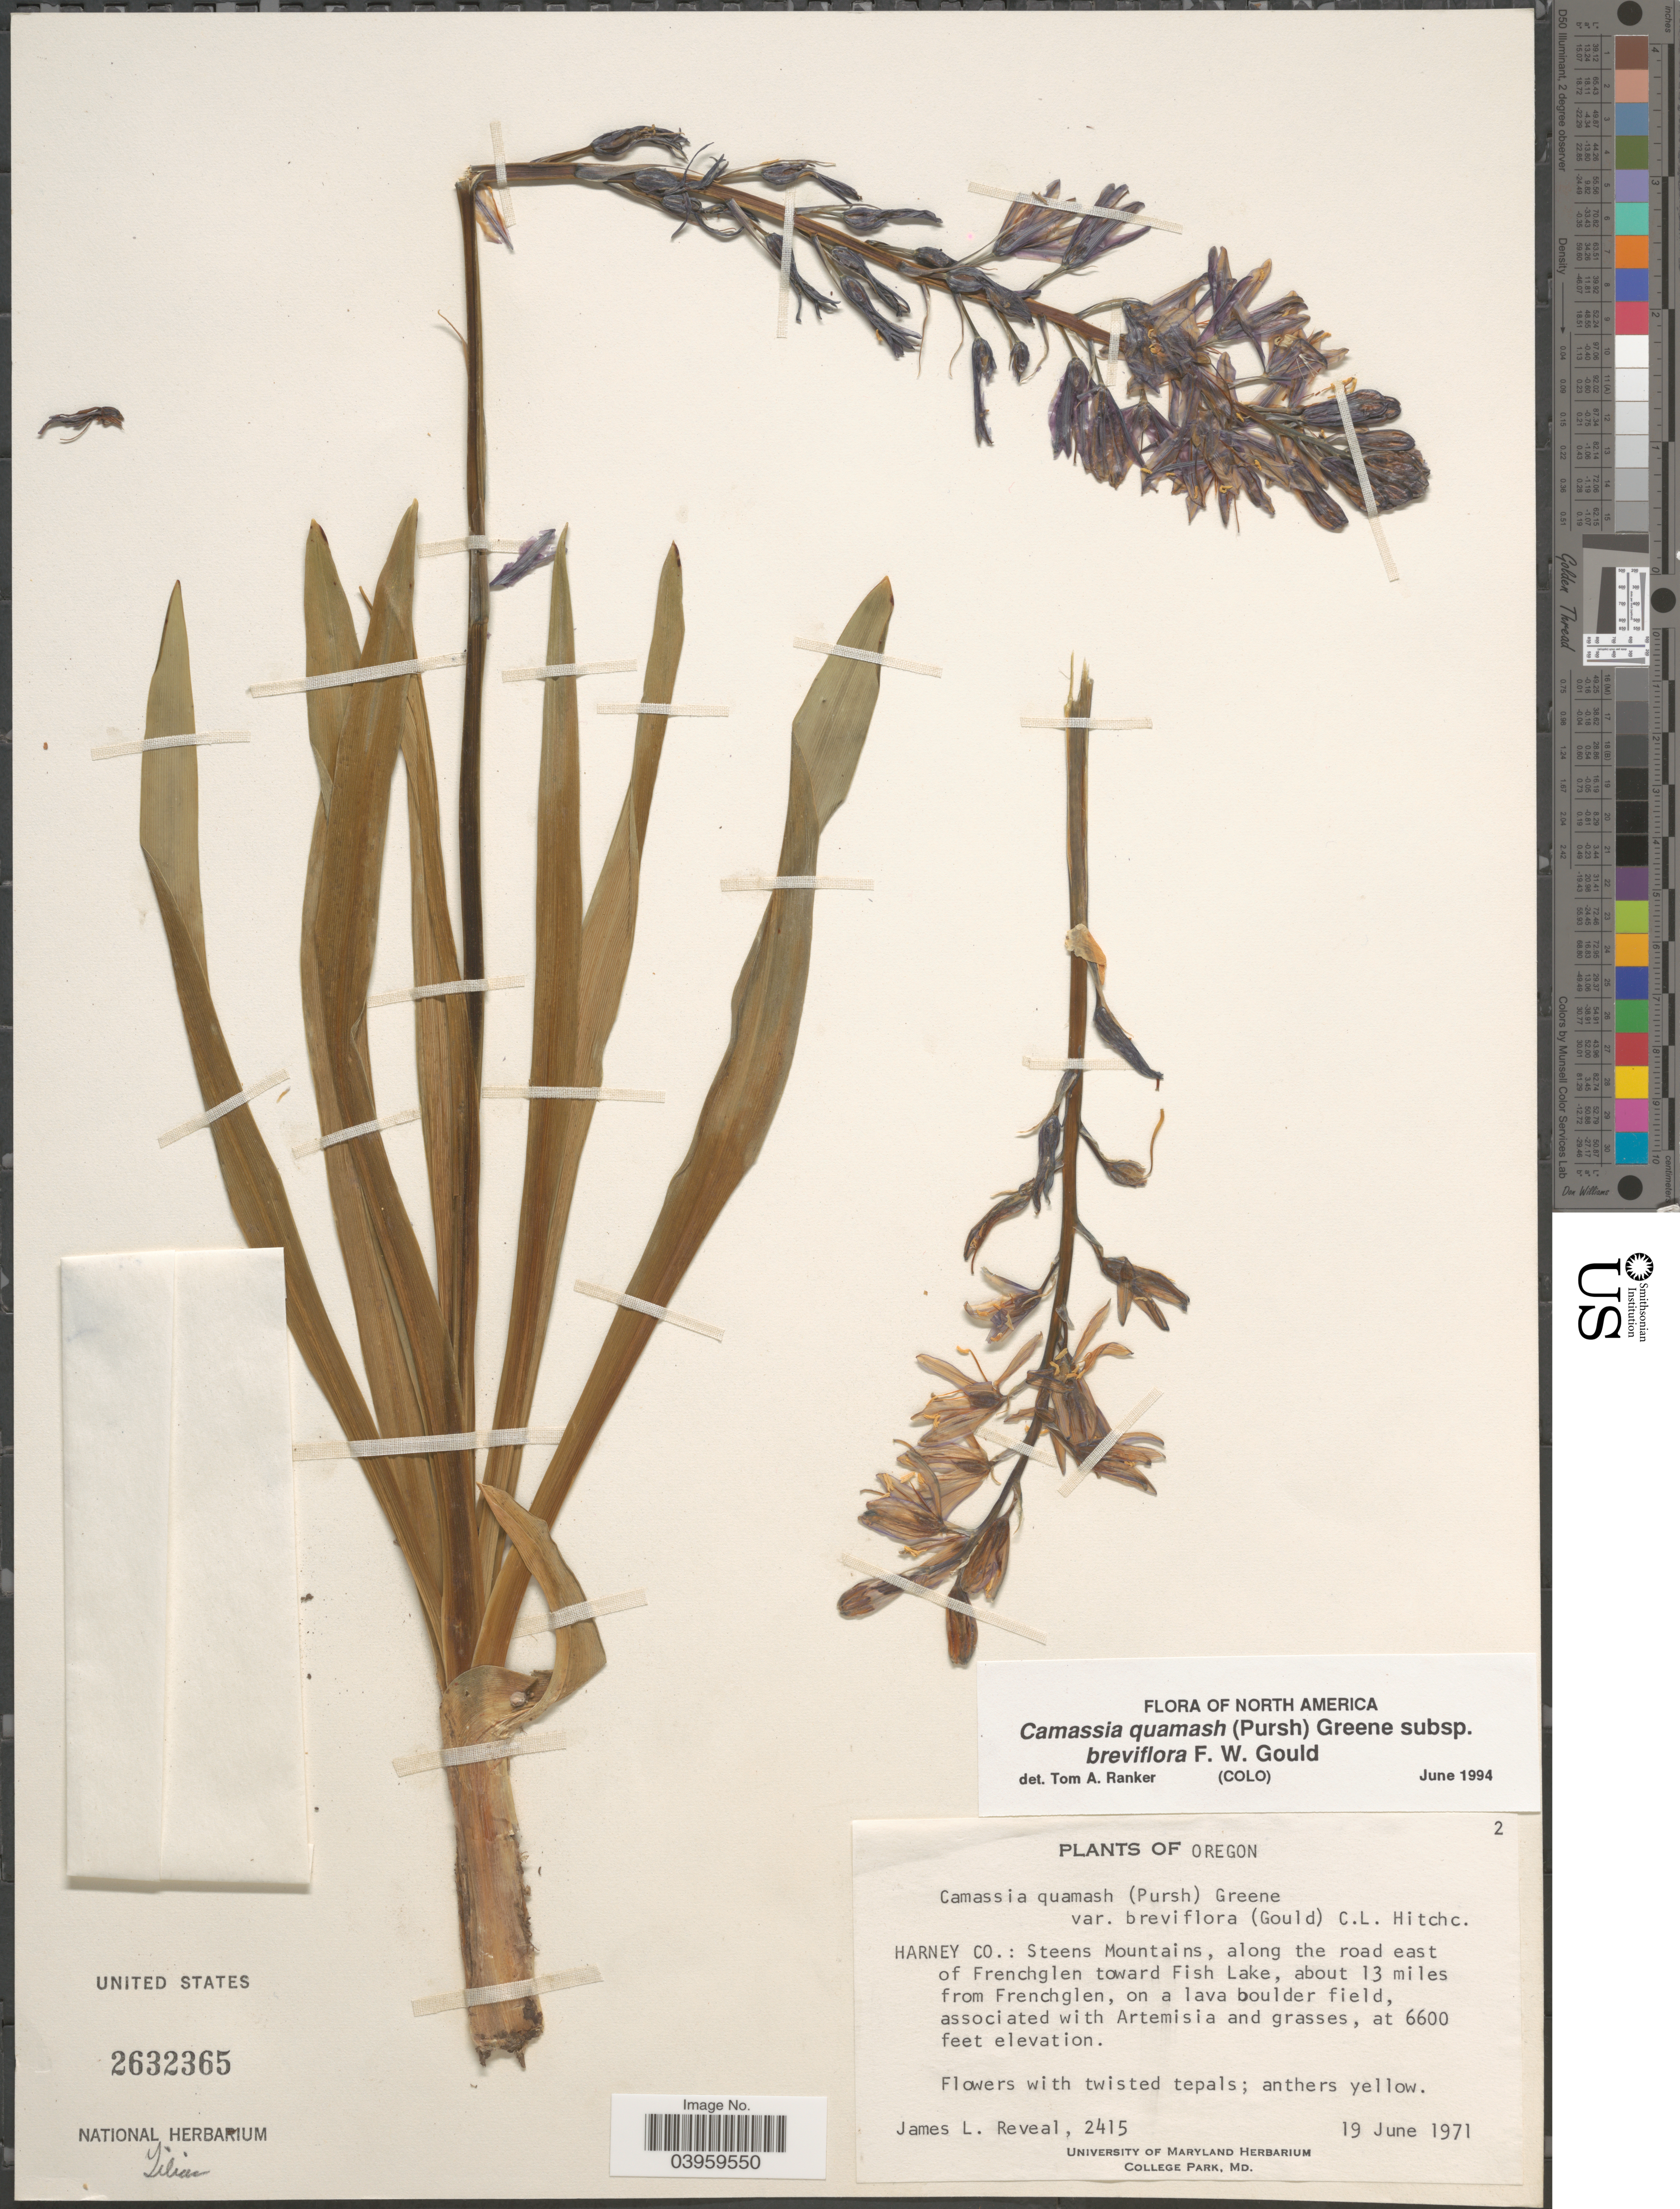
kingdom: Plantae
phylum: Tracheophyta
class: Liliopsida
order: Asparagales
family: Asparagaceae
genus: Camassia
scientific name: Camassia quamash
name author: (Pursh) Greene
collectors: J. L. Reveal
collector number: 2415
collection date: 1971-06-19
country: United States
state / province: Oregon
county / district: Harney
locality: Harney Co.: Steens Mountains, along the road east of Frenchglen toward Fish Lake, about 13 miles from Frenchglen, on a lava boulder field.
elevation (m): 2012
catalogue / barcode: US 2632365